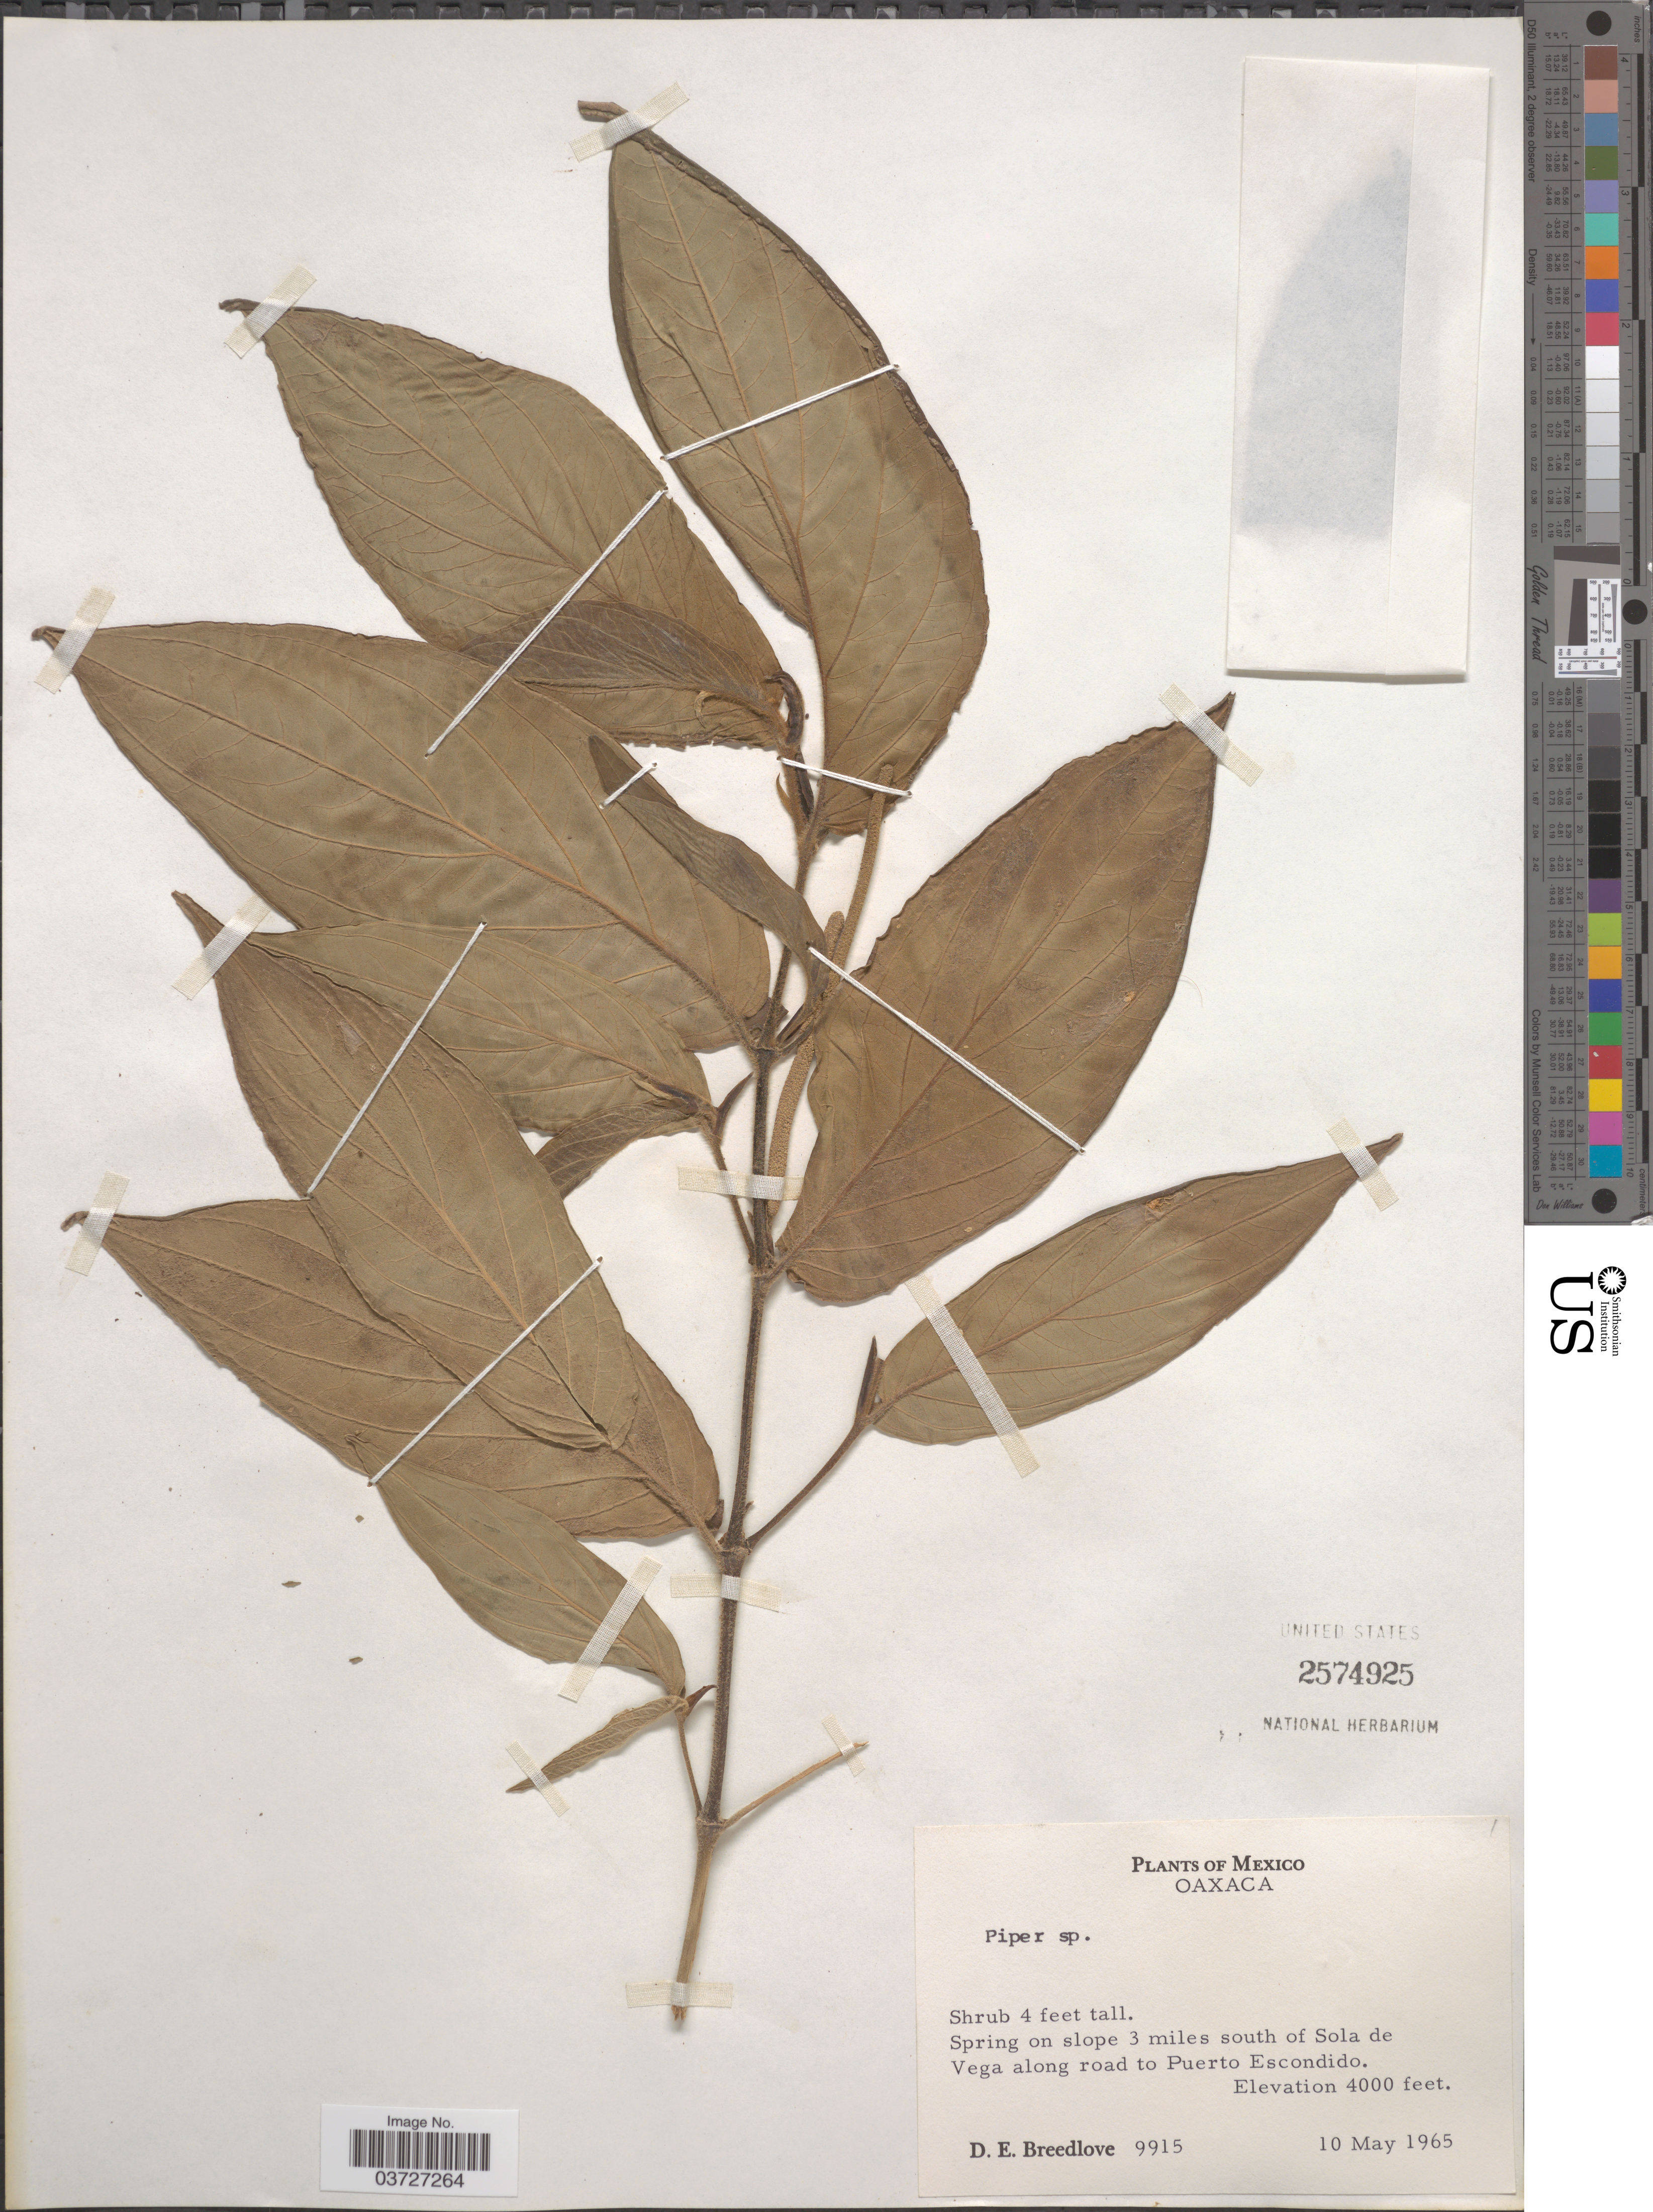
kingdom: Plantae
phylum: Tracheophyta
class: Magnoliopsida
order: Piperales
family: Piperaceae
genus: Piper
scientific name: Piper sp.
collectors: D. E. Breedlove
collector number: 9915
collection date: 1965-05-10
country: Mexico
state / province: Oaxaca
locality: Spring on slope 3 miles south of Sola de Vega along road to Puerto Escondido.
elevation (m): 1219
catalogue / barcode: US 2574925